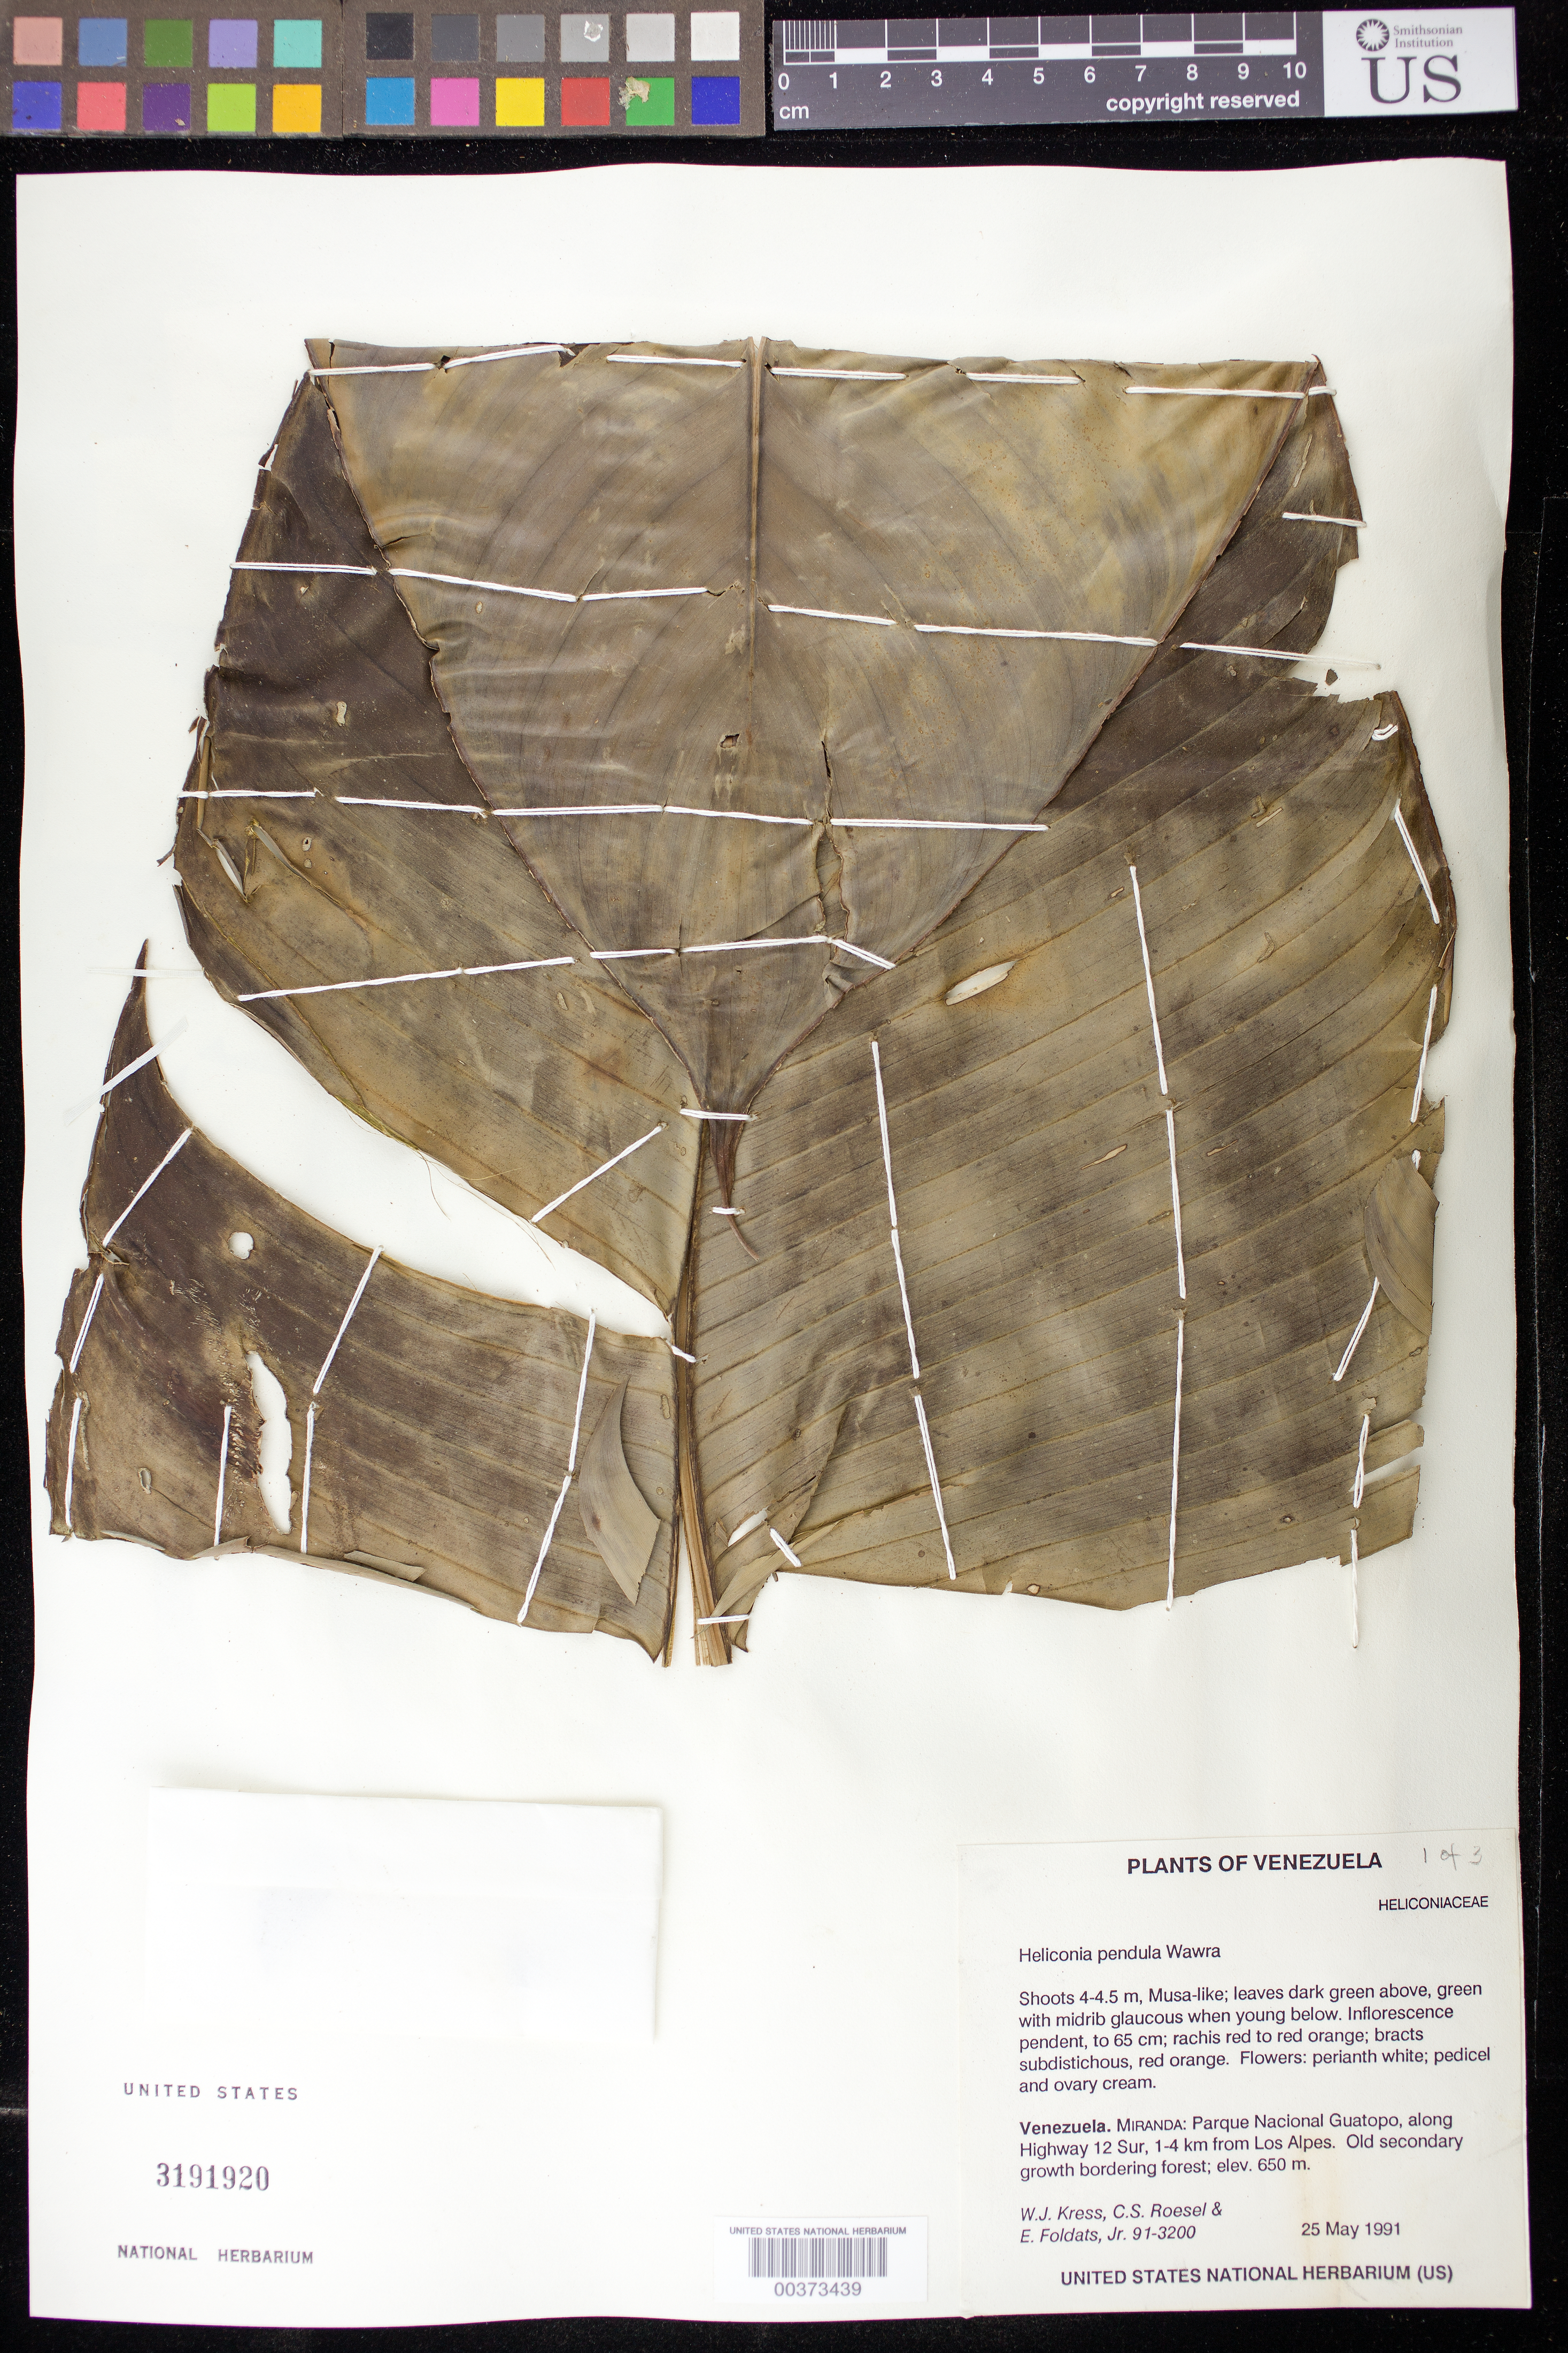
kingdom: Plantae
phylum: Tracheophyta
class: Liliopsida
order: Zingiberales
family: Heliconiaceae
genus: Heliconia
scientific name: Heliconia pendula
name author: Wawra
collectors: W. J. Kress, C. S. Roesel & E. Foldats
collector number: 91-3200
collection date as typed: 25 May 1991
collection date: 1991-05-25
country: Venezuela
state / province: Miranda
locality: Parque nacional guatopo along hwy 12 sur, 1-4 km from los alpes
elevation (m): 650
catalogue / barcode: US 3191920